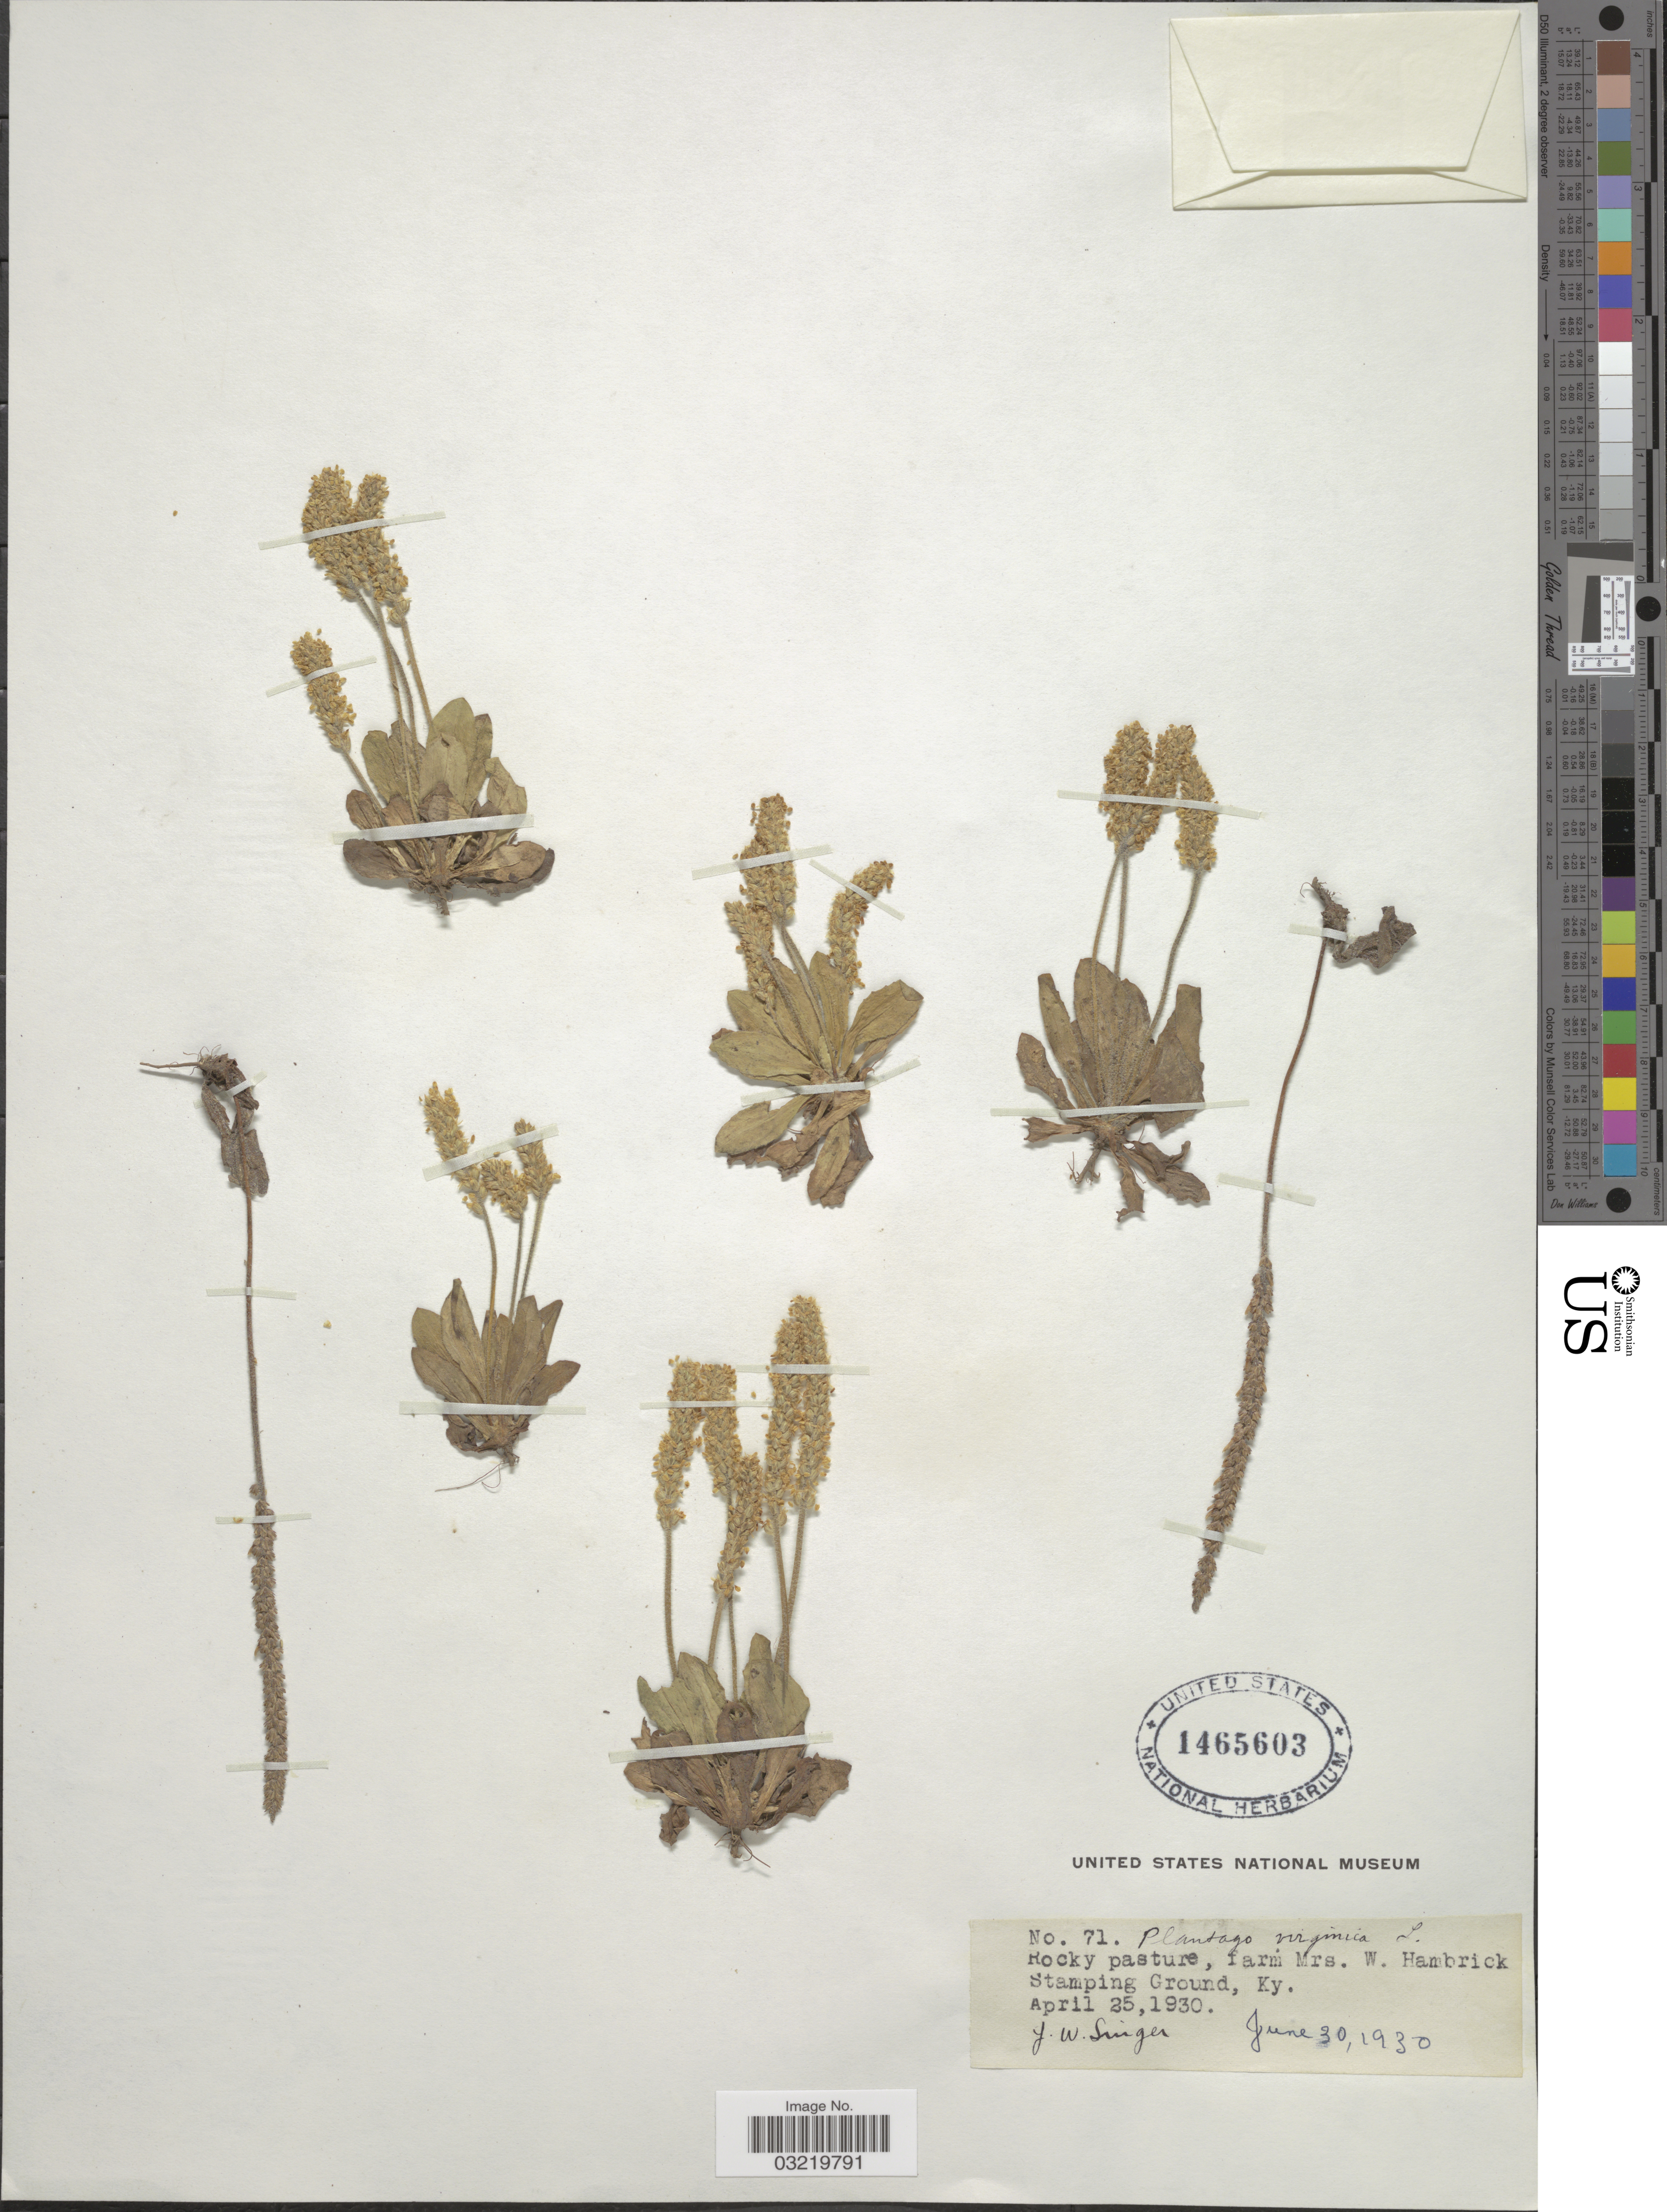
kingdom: Plantae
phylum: Tracheophyta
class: Magnoliopsida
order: Lamiales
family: Plantaginaceae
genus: Plantago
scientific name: Plantago virginica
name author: L.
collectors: J. EW. Singer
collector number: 71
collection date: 1930-06-30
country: United States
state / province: Kentucky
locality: Rocky pasture, farm Mrs. W. Hambrick Stamping Ground.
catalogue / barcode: US 1465603